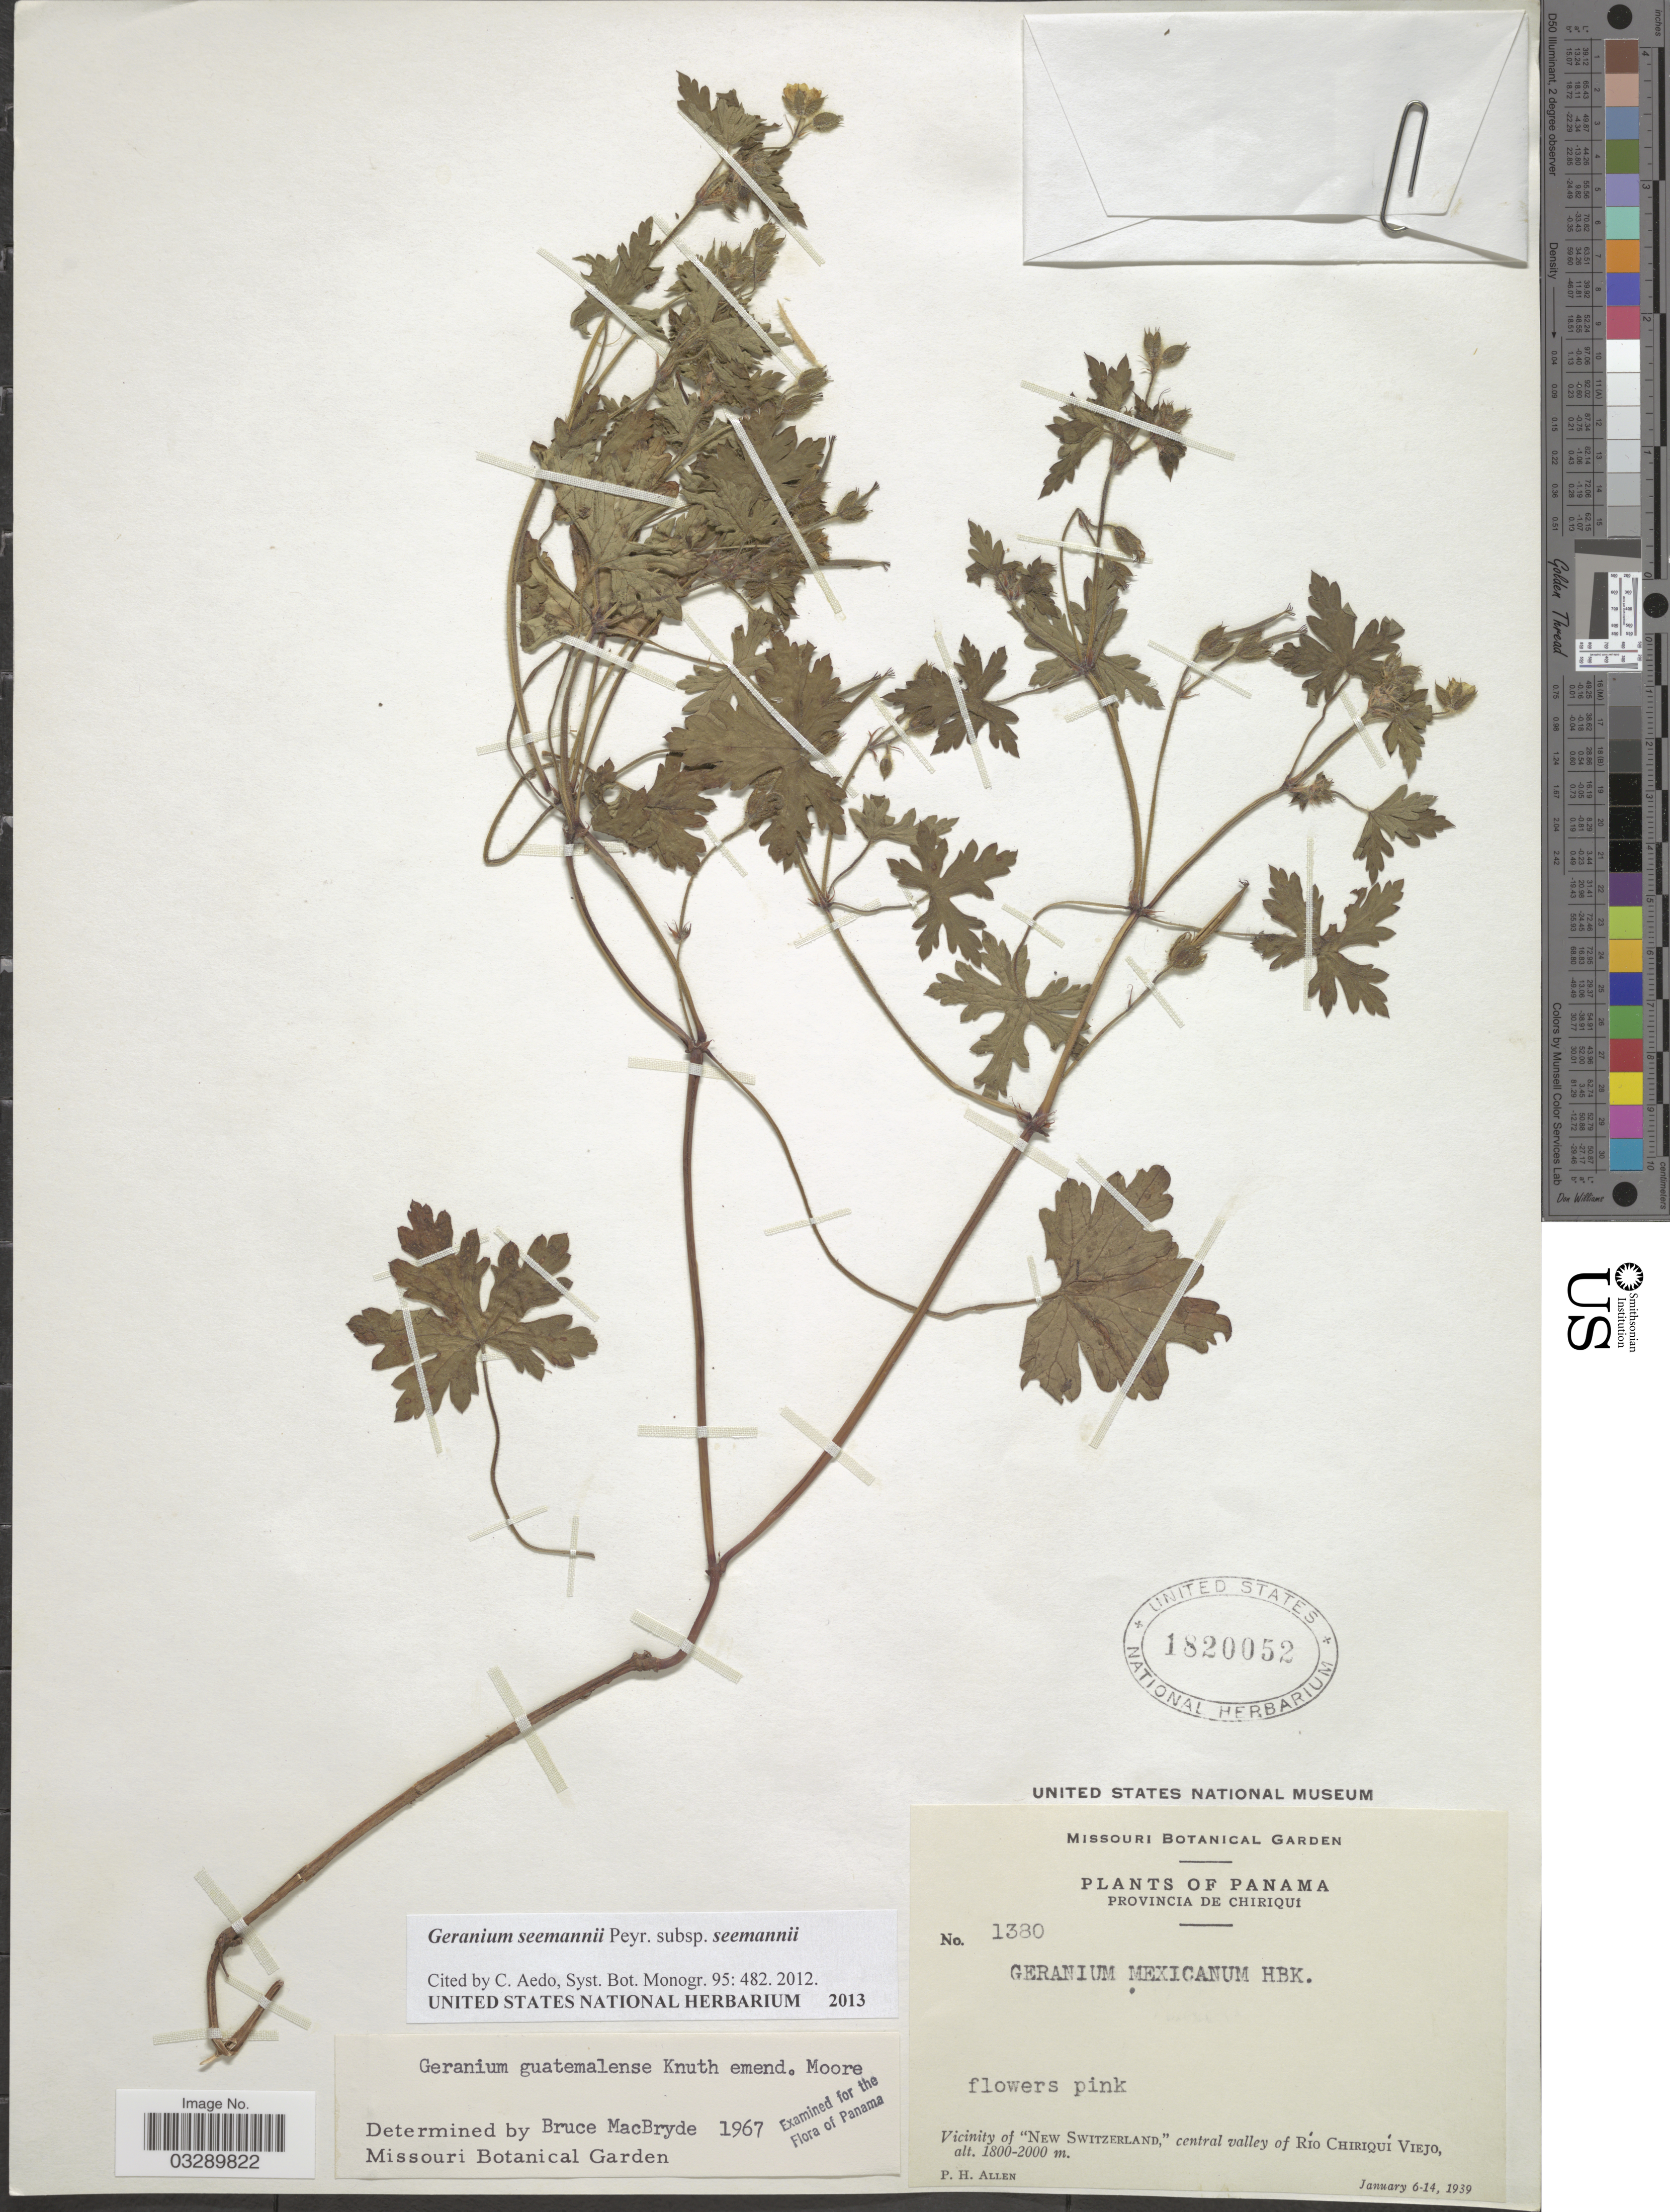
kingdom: Plantae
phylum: Tracheophyta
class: Magnoliopsida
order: Geraniales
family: Geraniaceae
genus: Geranium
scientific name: Geranium seemannii subsp. seemannii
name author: Peyr.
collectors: P. H. Allen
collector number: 1380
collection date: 1939-01-06/1939-01-14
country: Panama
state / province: Chiriqui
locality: Vicinity of "New Switzerland", central valley of Río Chiriquí Viejo.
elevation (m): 1800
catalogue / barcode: US 1820052